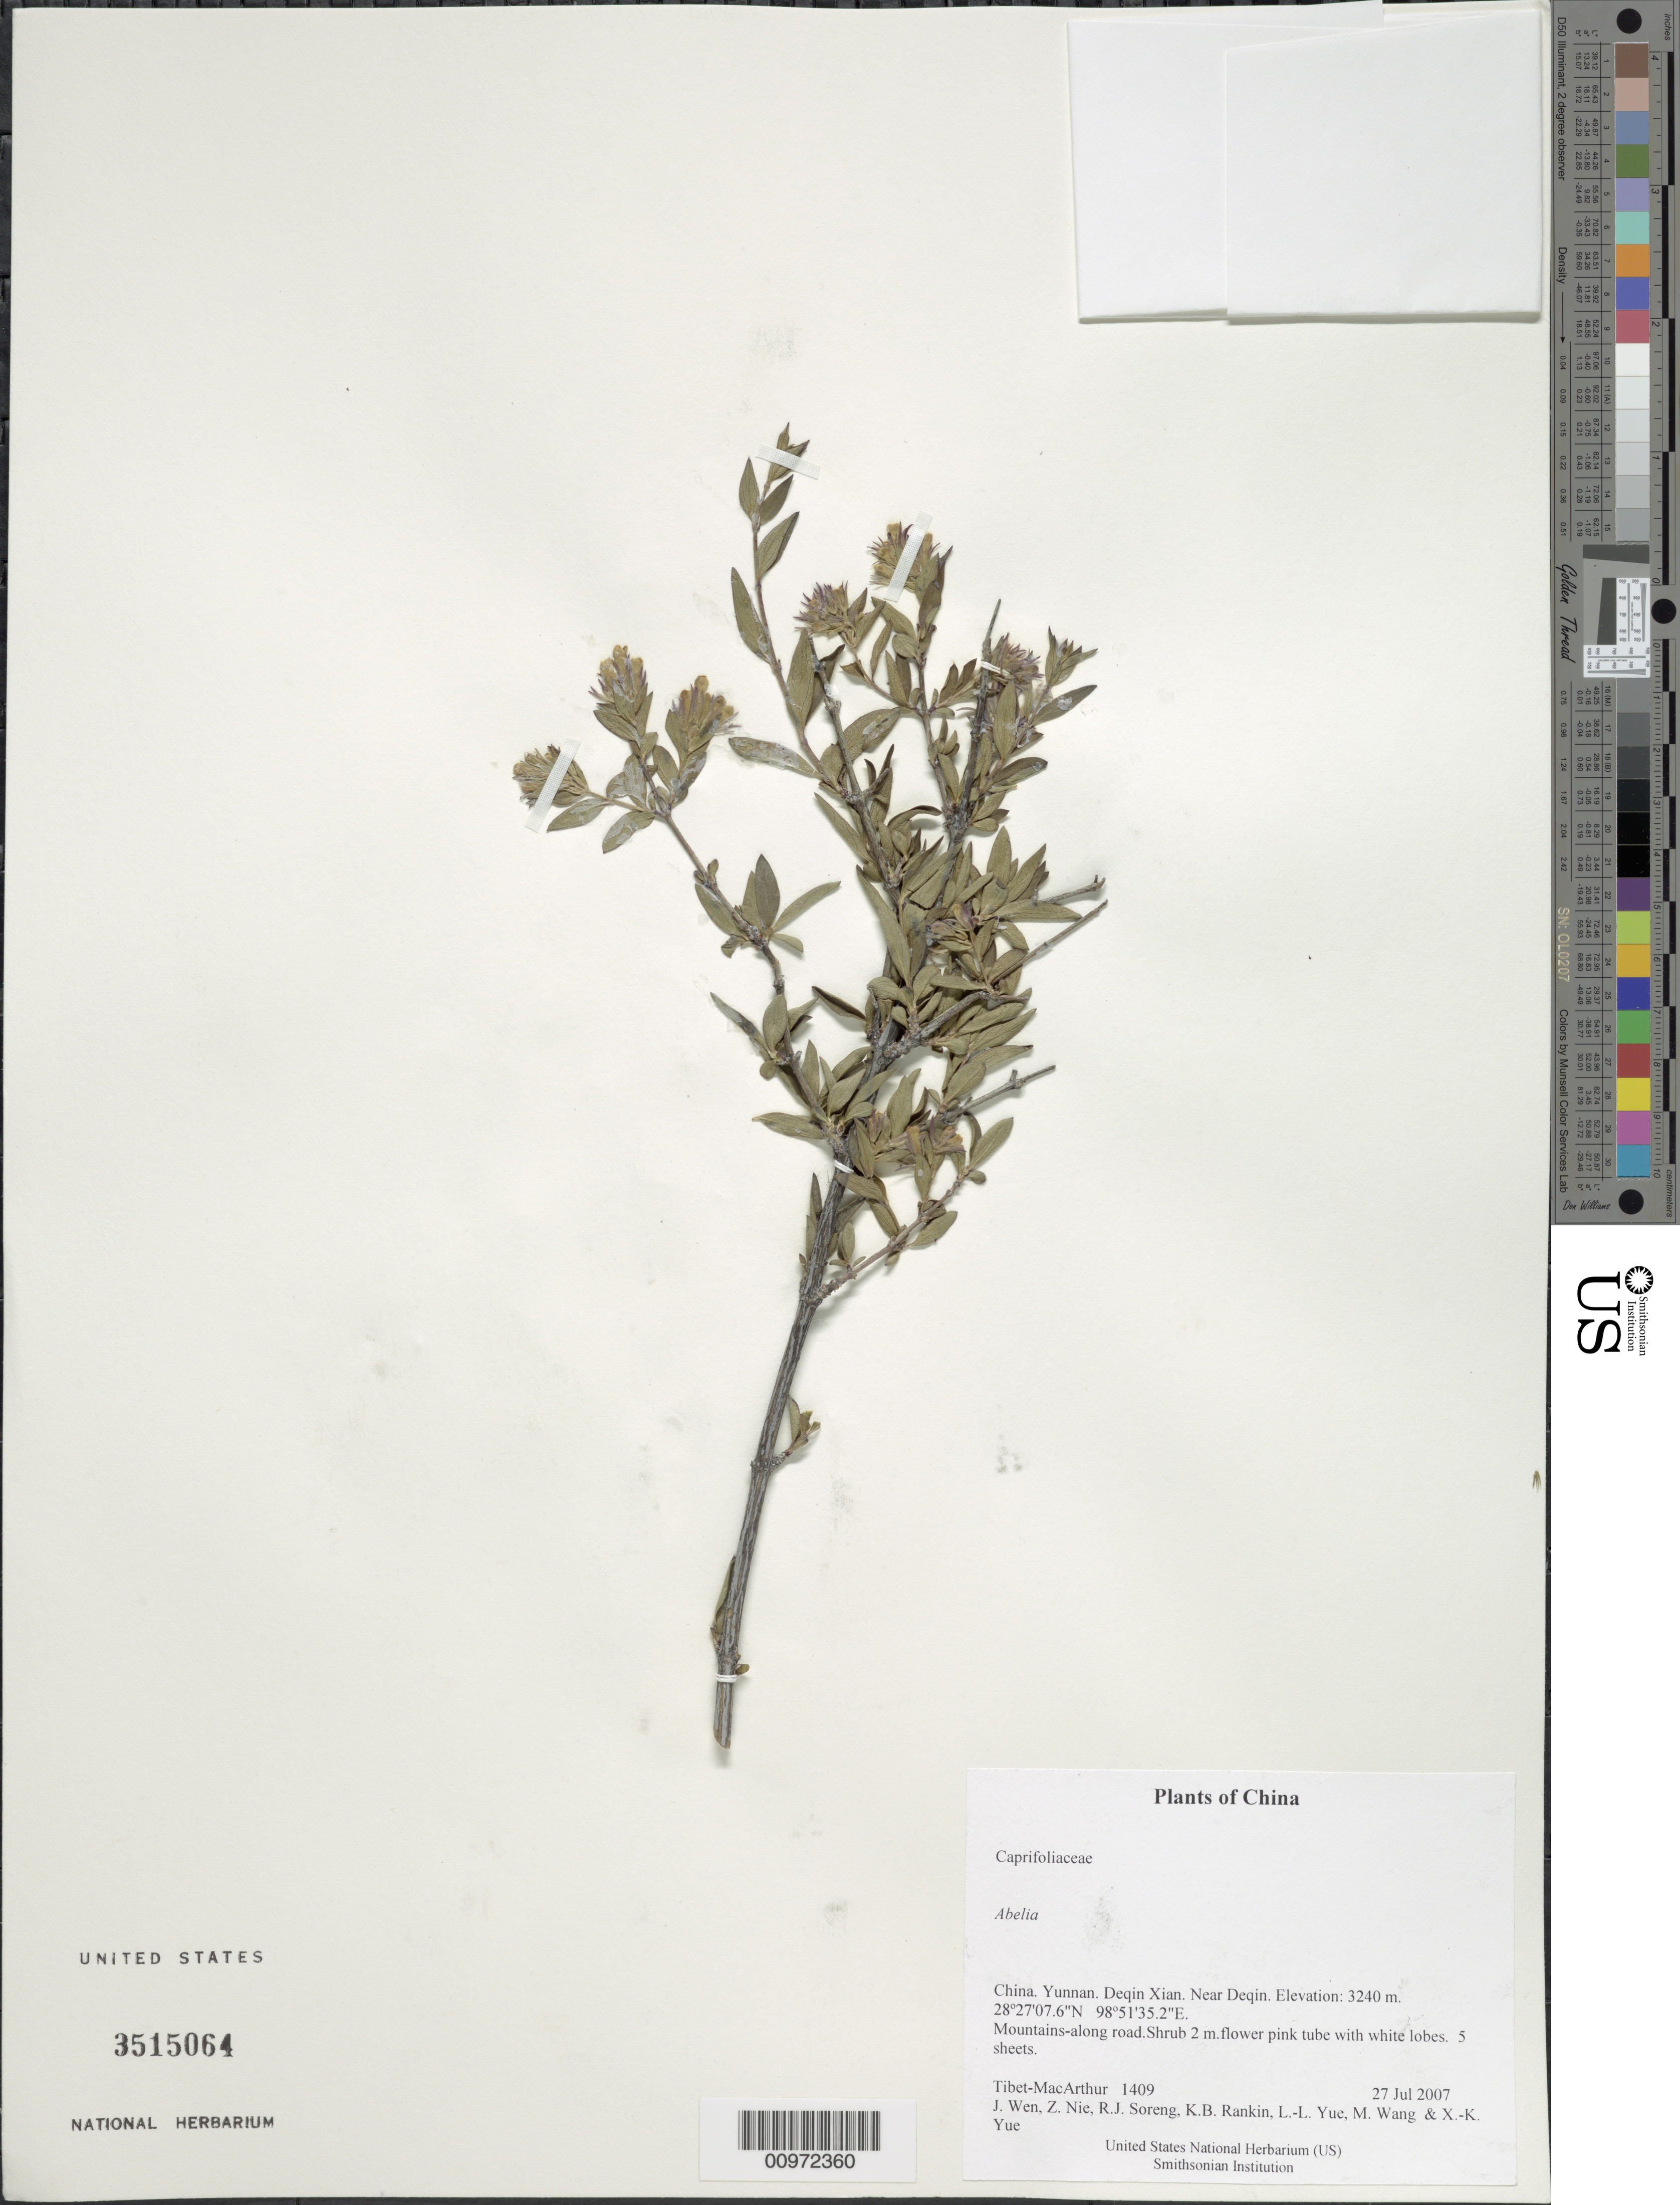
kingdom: Plantae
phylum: Tracheophyta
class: Magnoliopsida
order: Dipsacales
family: Caprifoliaceae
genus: Abelia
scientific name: Abelia sp.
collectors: Tibet-MacArthur, J. Wen, Z. Nie, R. J. Soreng, K. Rankin, L. Yue, M. Wang & X. Yue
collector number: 1409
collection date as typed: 27 Jul 2007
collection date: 2007-07-27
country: China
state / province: Yunnan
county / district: Deqin Xian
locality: Near Deqin.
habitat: Mountains-along road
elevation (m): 3240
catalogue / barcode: US 3515064